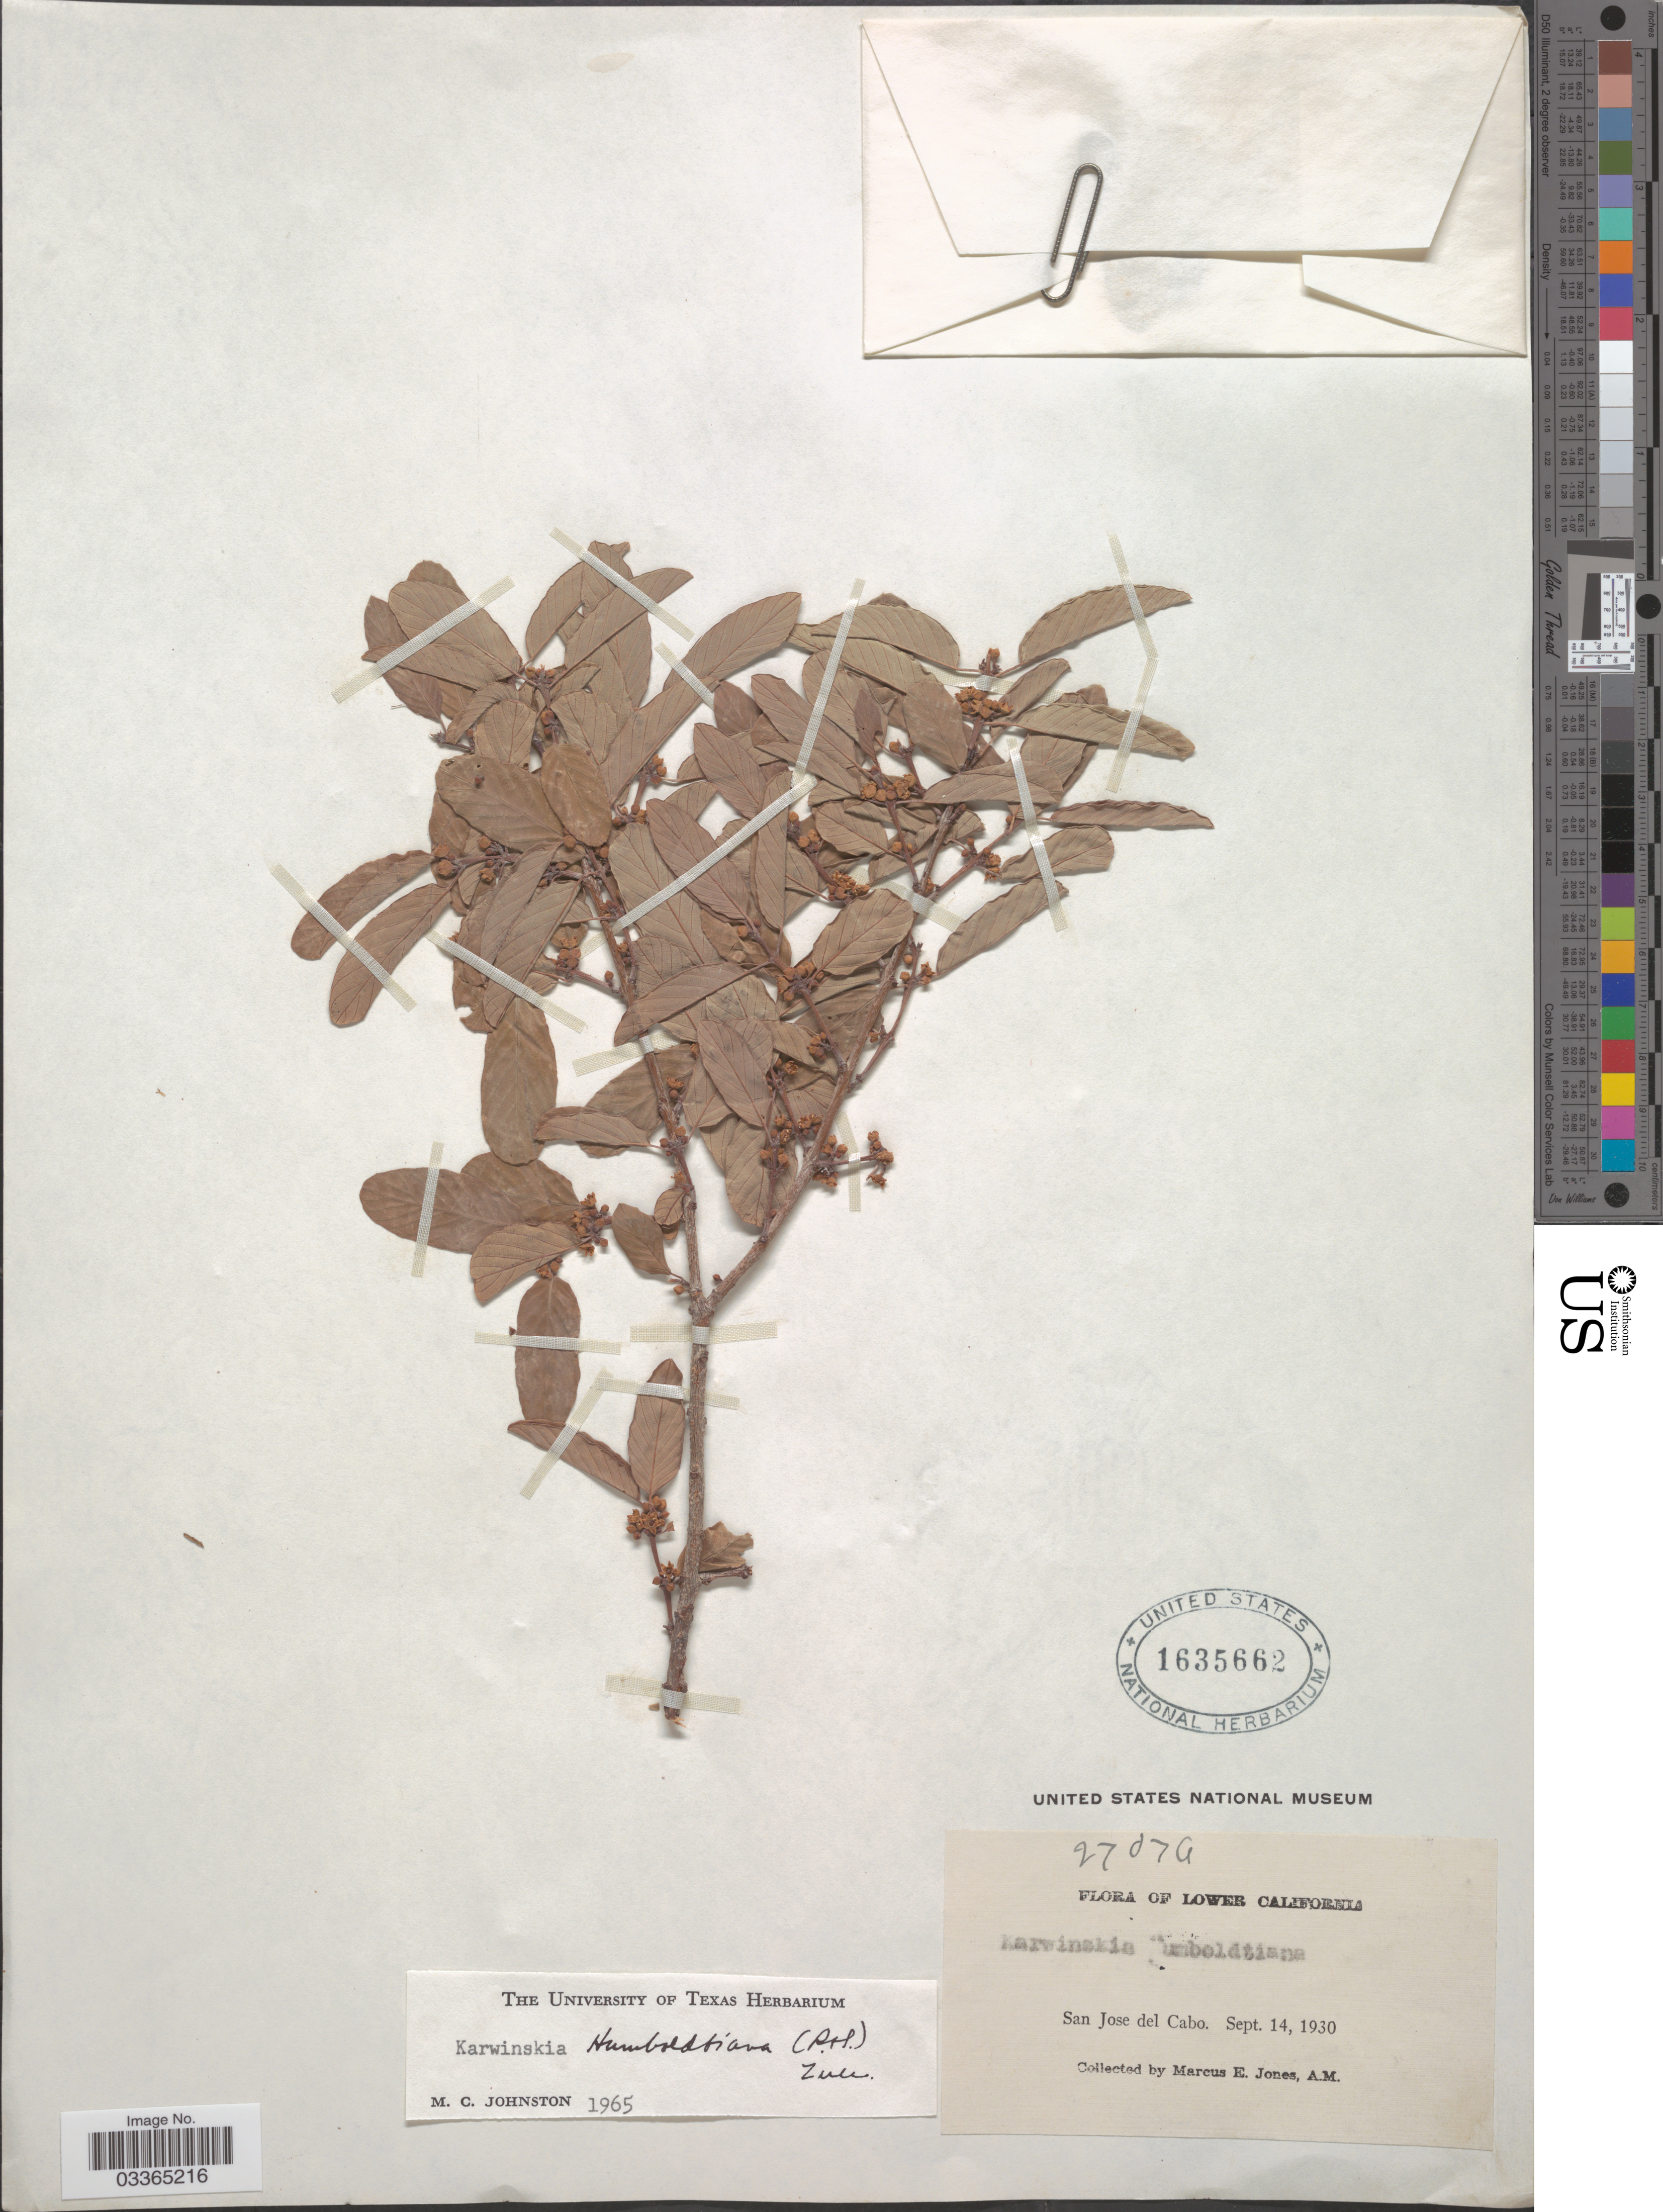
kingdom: Plantae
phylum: Tracheophyta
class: Magnoliopsida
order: Rosales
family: Rhamnaceae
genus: Karwinskia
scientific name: Karwinskia humboldtiana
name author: (Schult.) Zucc.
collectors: M. E. Jones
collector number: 2707G*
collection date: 1930-09-14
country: Mexico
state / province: Baja California Sur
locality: Lower California. San Jose del Cabo.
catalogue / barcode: US 1635662